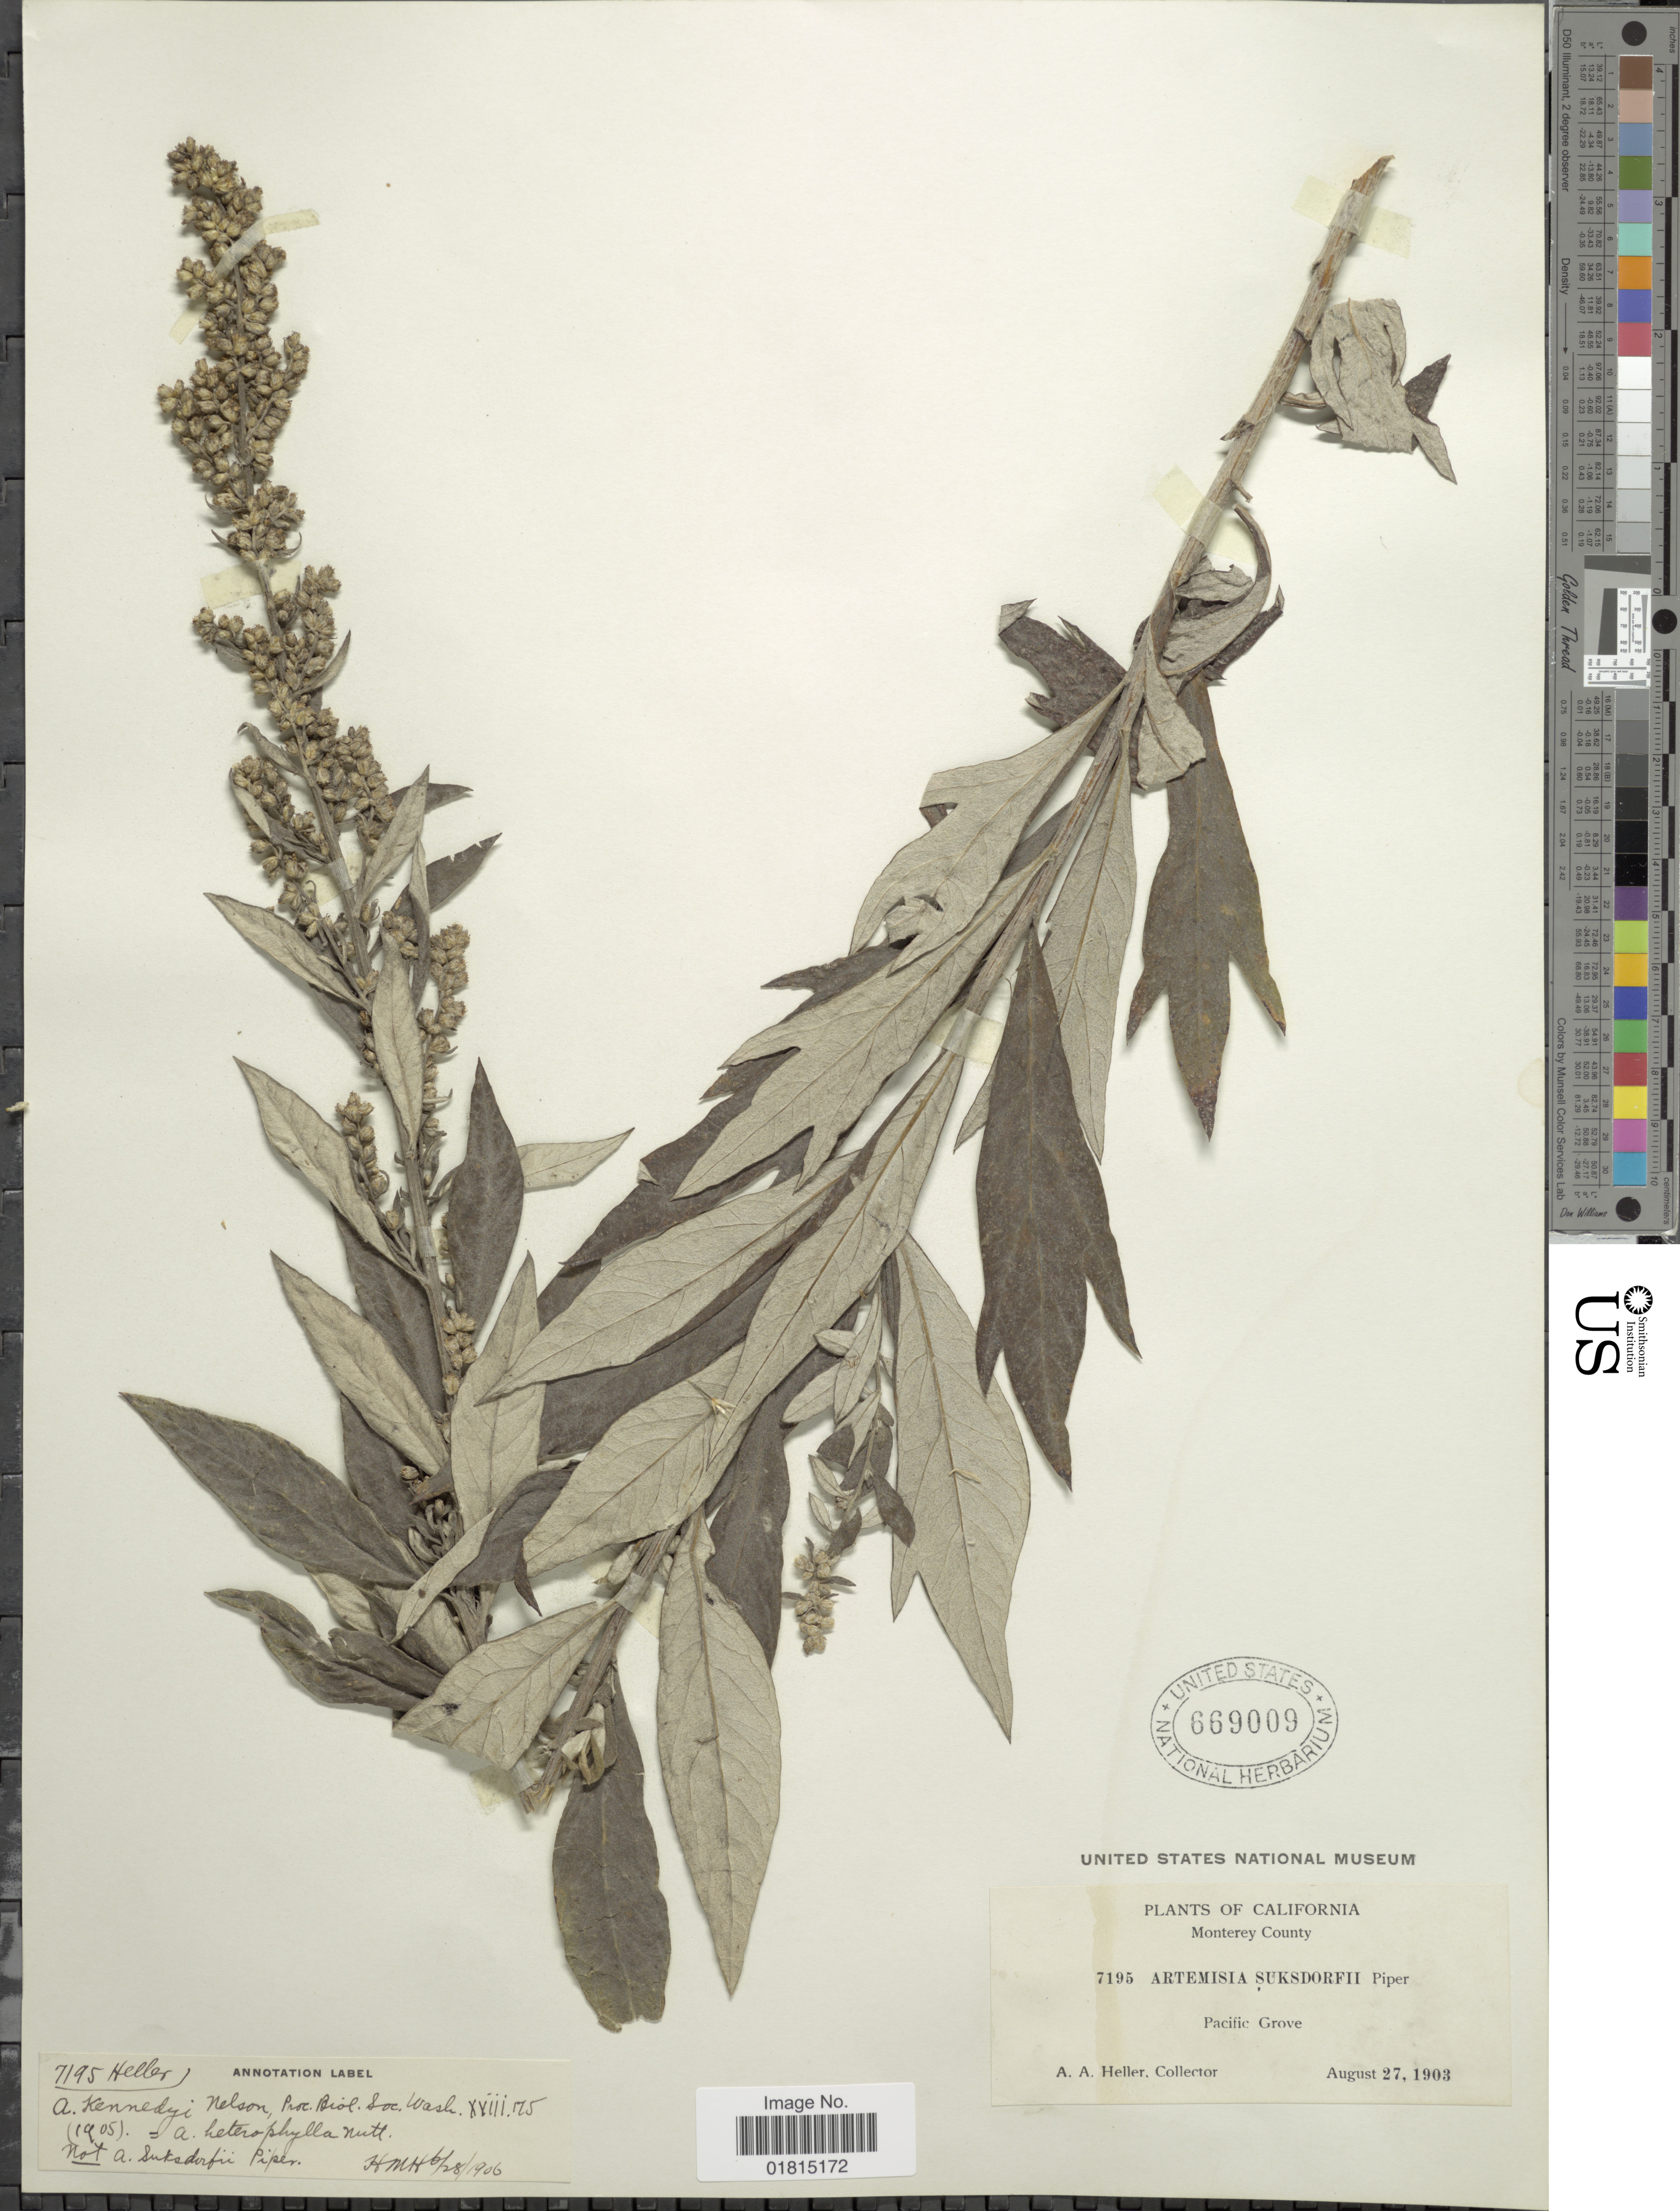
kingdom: Plantae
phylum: Tracheophyta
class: Magnoliopsida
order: Asterales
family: Asteraceae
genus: Artemisia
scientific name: Artemisia douglasiana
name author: Besser ex Hook.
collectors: A. A. Heller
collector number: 7195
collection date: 1903-08-27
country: United States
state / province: California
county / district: Monterey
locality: Monterey County. Pacific Grove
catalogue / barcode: US 669009